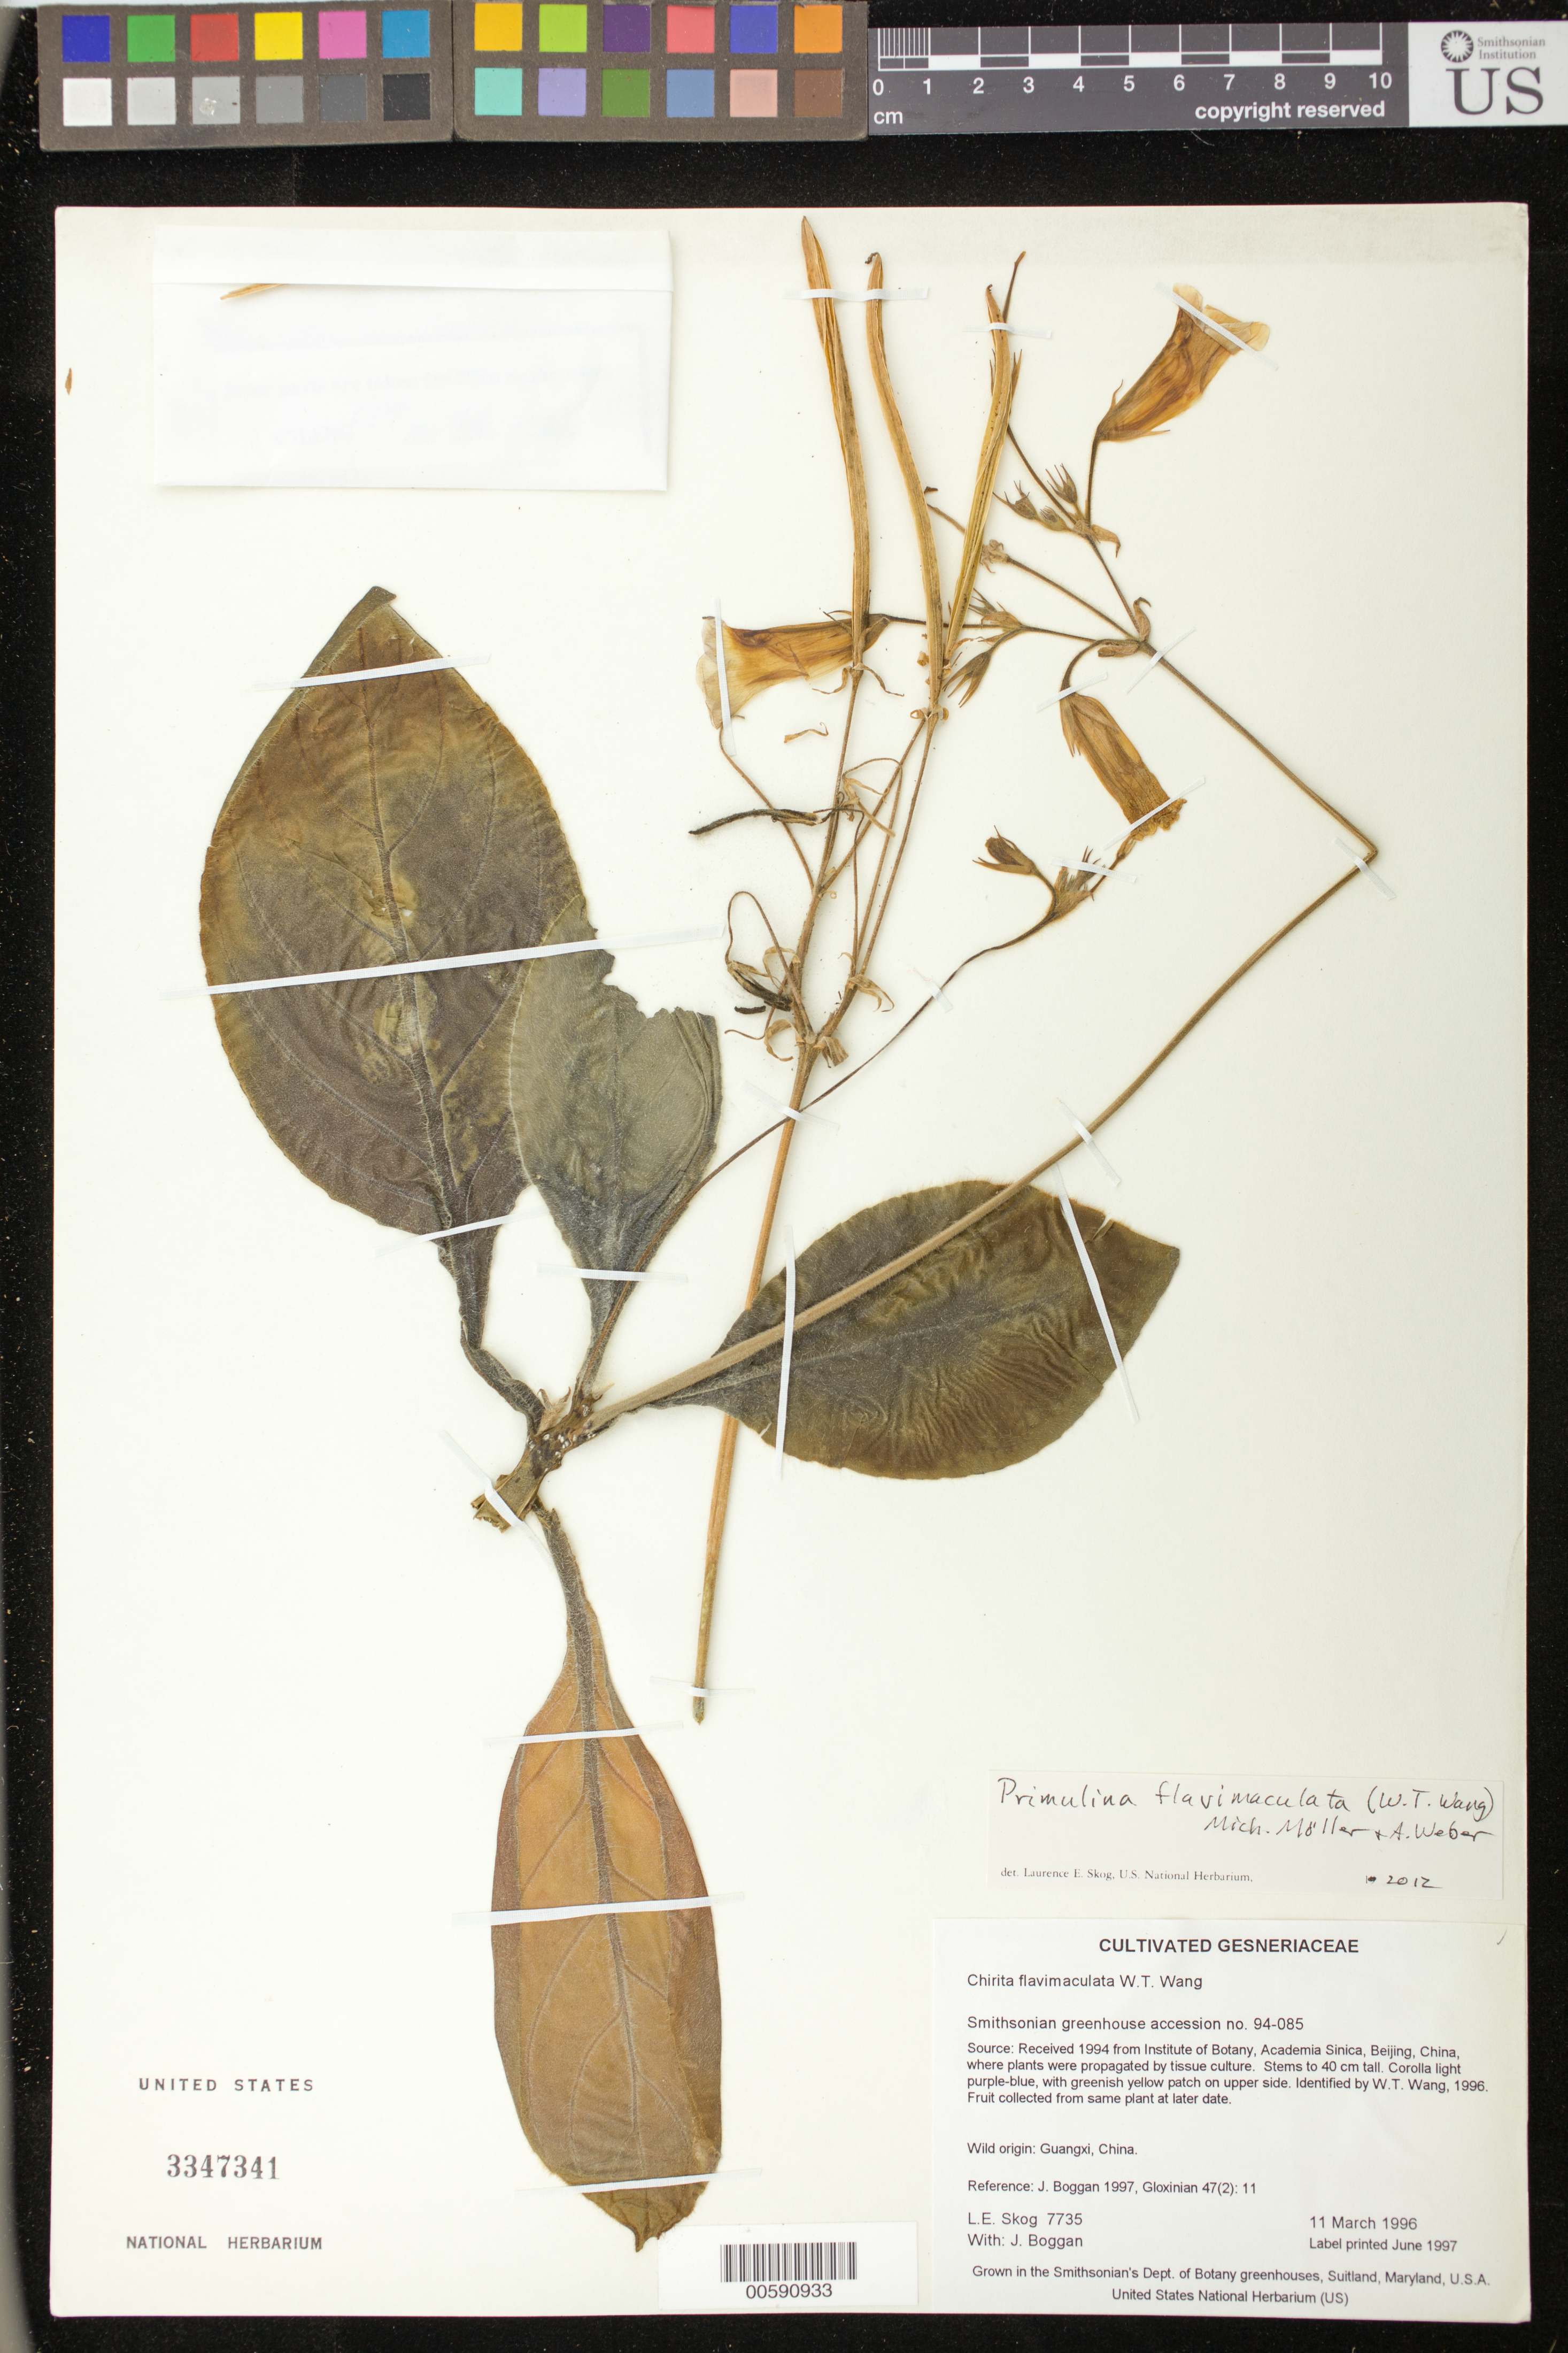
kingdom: Plantae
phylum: Tracheophyta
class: Magnoliopsida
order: Lamiales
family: Gesneriaceae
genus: Primulina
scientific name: Primulina flavimaculata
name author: (W.T. Wang) Mich. Möller & A. Weber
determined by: Skog, Laurence E.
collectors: L. E. Skog & J. K. Boggan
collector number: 7735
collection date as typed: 11 Mar 1996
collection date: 1996-03-11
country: China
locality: Grown in the Smithsonian's Dept. of Botany greenhouses, Suitland, Maryland, U.S.A.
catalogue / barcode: US 3347341